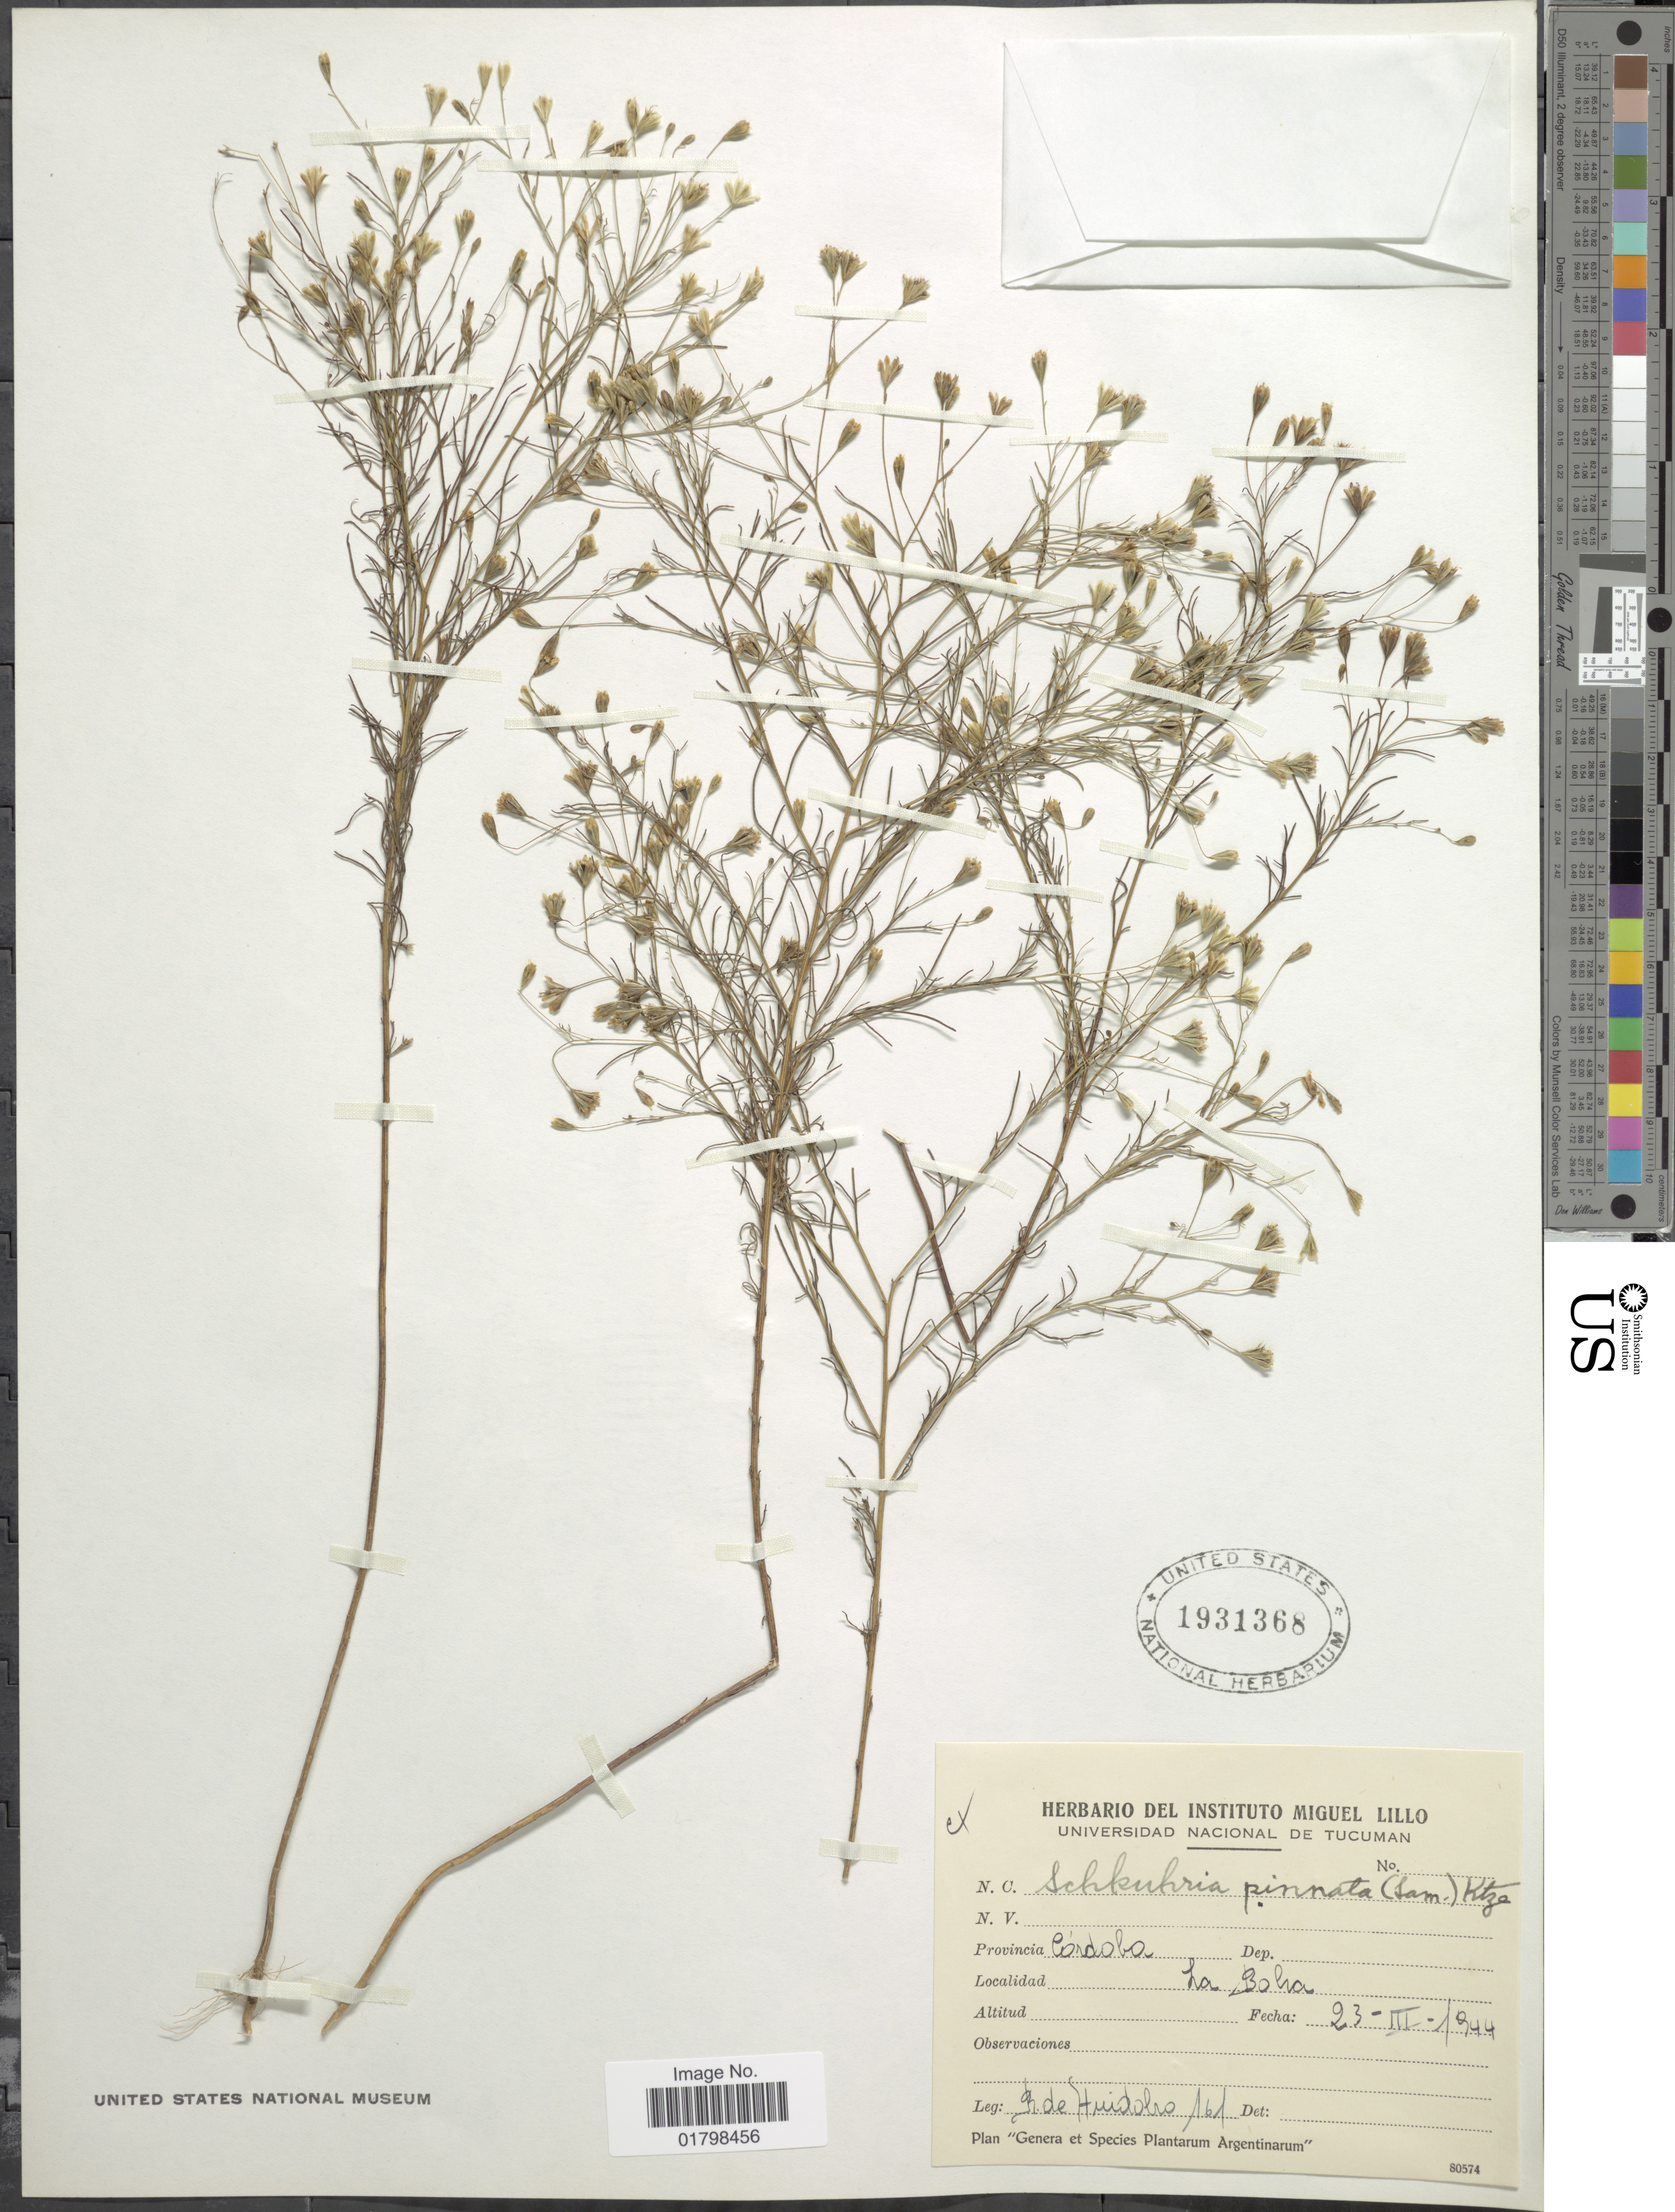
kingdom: Plantae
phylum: Tracheophyta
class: Magnoliopsida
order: Asterales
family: Asteraceae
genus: Schkuhria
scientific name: Schkuhria pinnata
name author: (Lam.) Kuntze ex Thell.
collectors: A. M. R. Huidobro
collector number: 161*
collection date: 1944-03-23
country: Colombia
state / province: Córdoba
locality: La Boha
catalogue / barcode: US 1931368